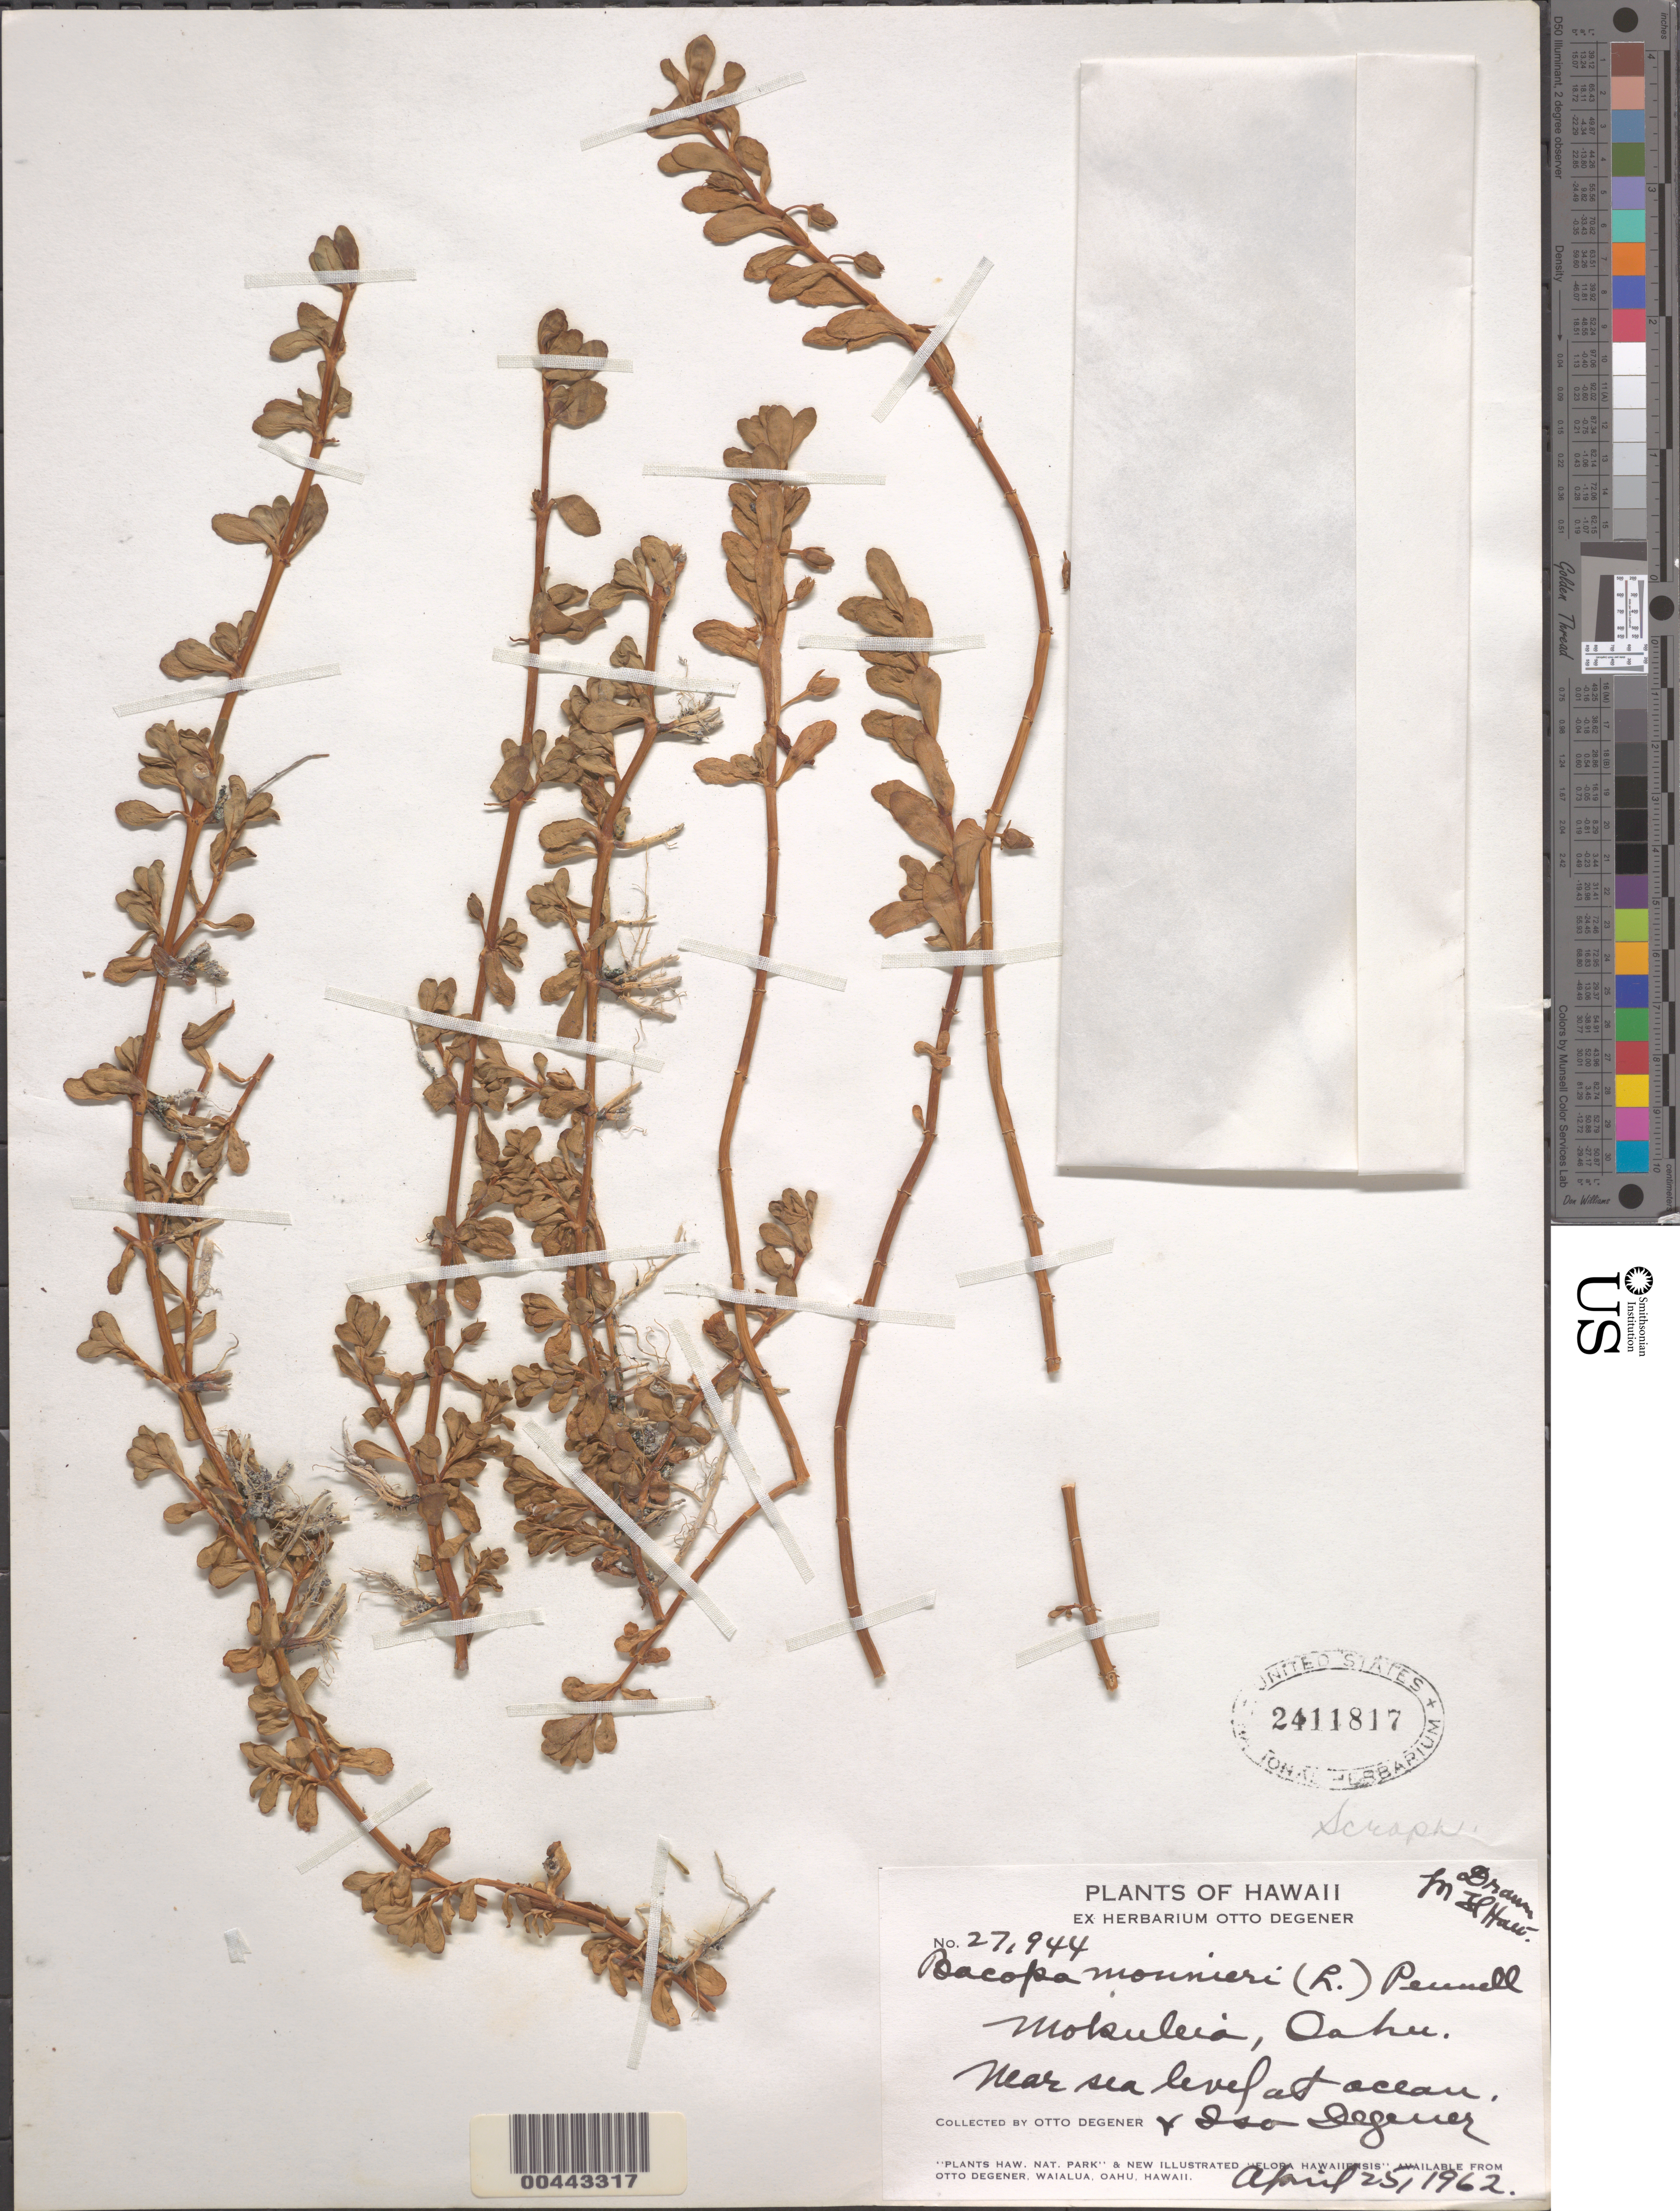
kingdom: Plantae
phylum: Tracheophyta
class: Magnoliopsida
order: Lamiales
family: Plantaginaceae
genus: Bacopa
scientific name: Bacopa monnieri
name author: (L.) Wettst.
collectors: O. Degener & I. Degener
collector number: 27944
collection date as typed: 25 Apr 1962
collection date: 1962-04-25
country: United States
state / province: Hawaii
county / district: Honolulu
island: Oahu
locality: Mokuleia, at ocean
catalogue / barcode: US 2411817